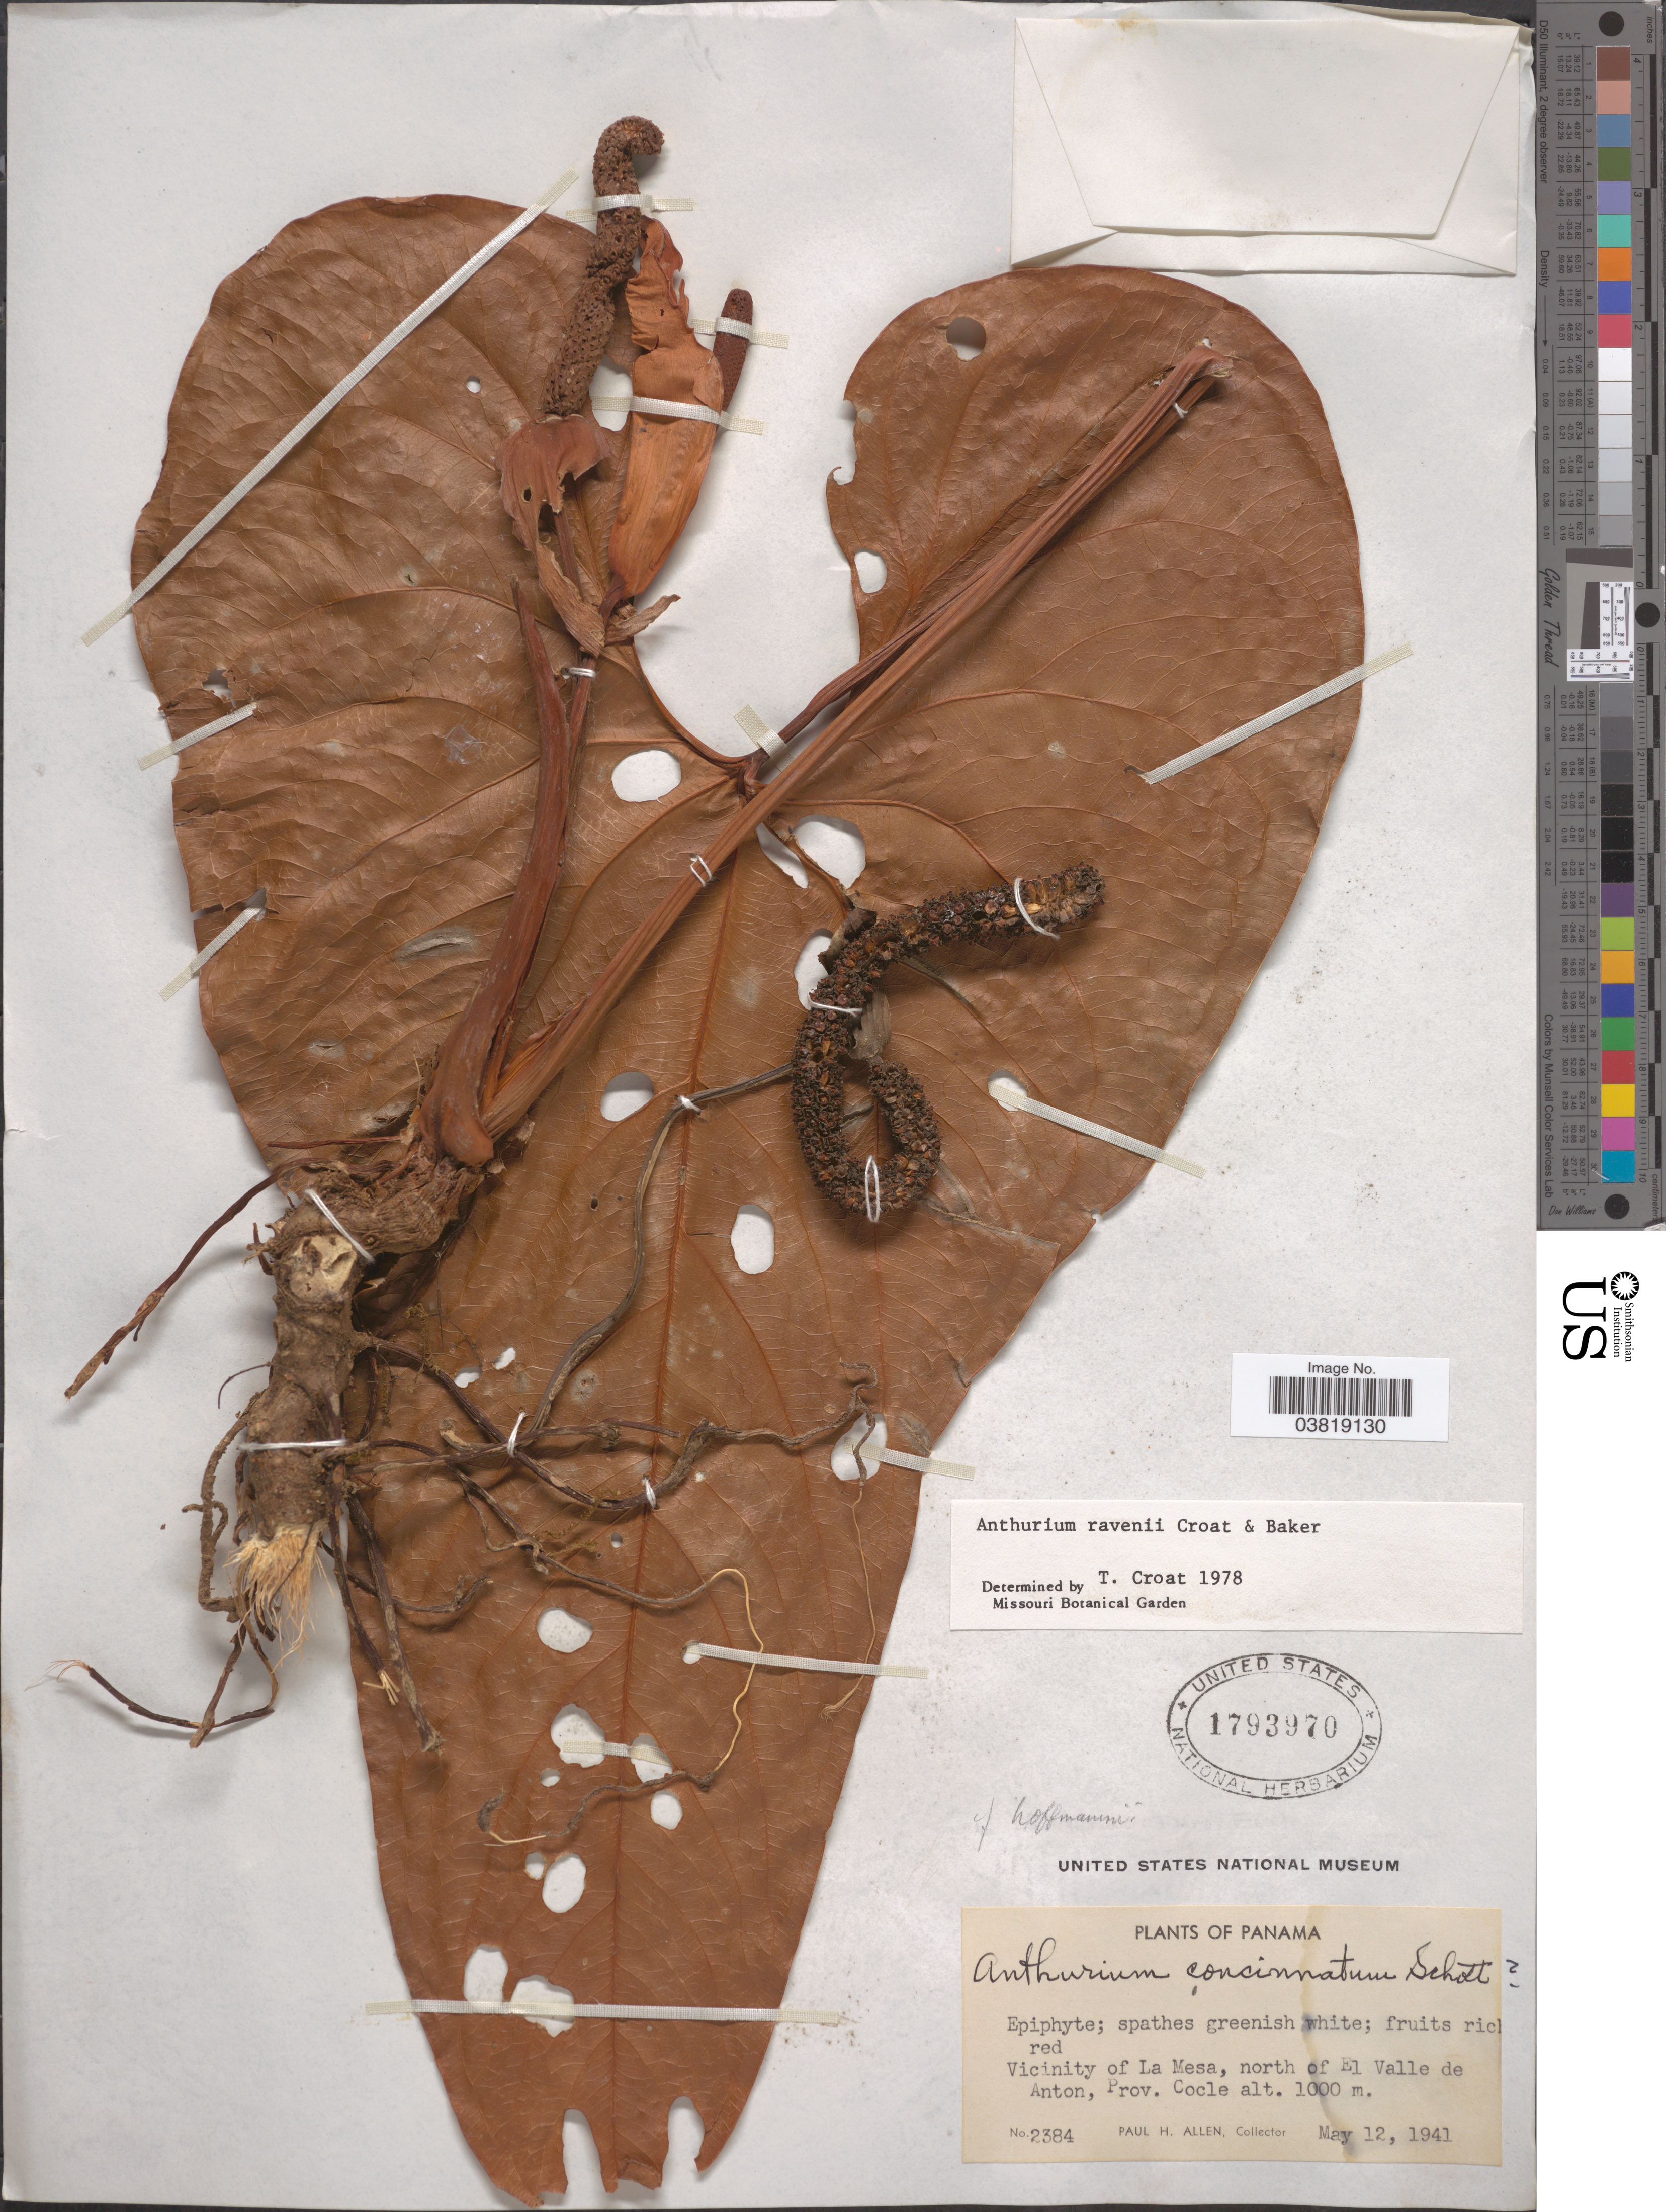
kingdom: Plantae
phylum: Tracheophyta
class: Liliopsida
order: Alismatales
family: Araceae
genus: Anthurium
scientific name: Anthurium ravenii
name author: Croat & R.A. Baker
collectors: P. H. Allen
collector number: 2384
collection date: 1941-05-12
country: Panama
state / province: Cocle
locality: Vicinity of La Mesa, north of El Valle de Anton.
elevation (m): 1000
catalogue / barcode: US 1793970